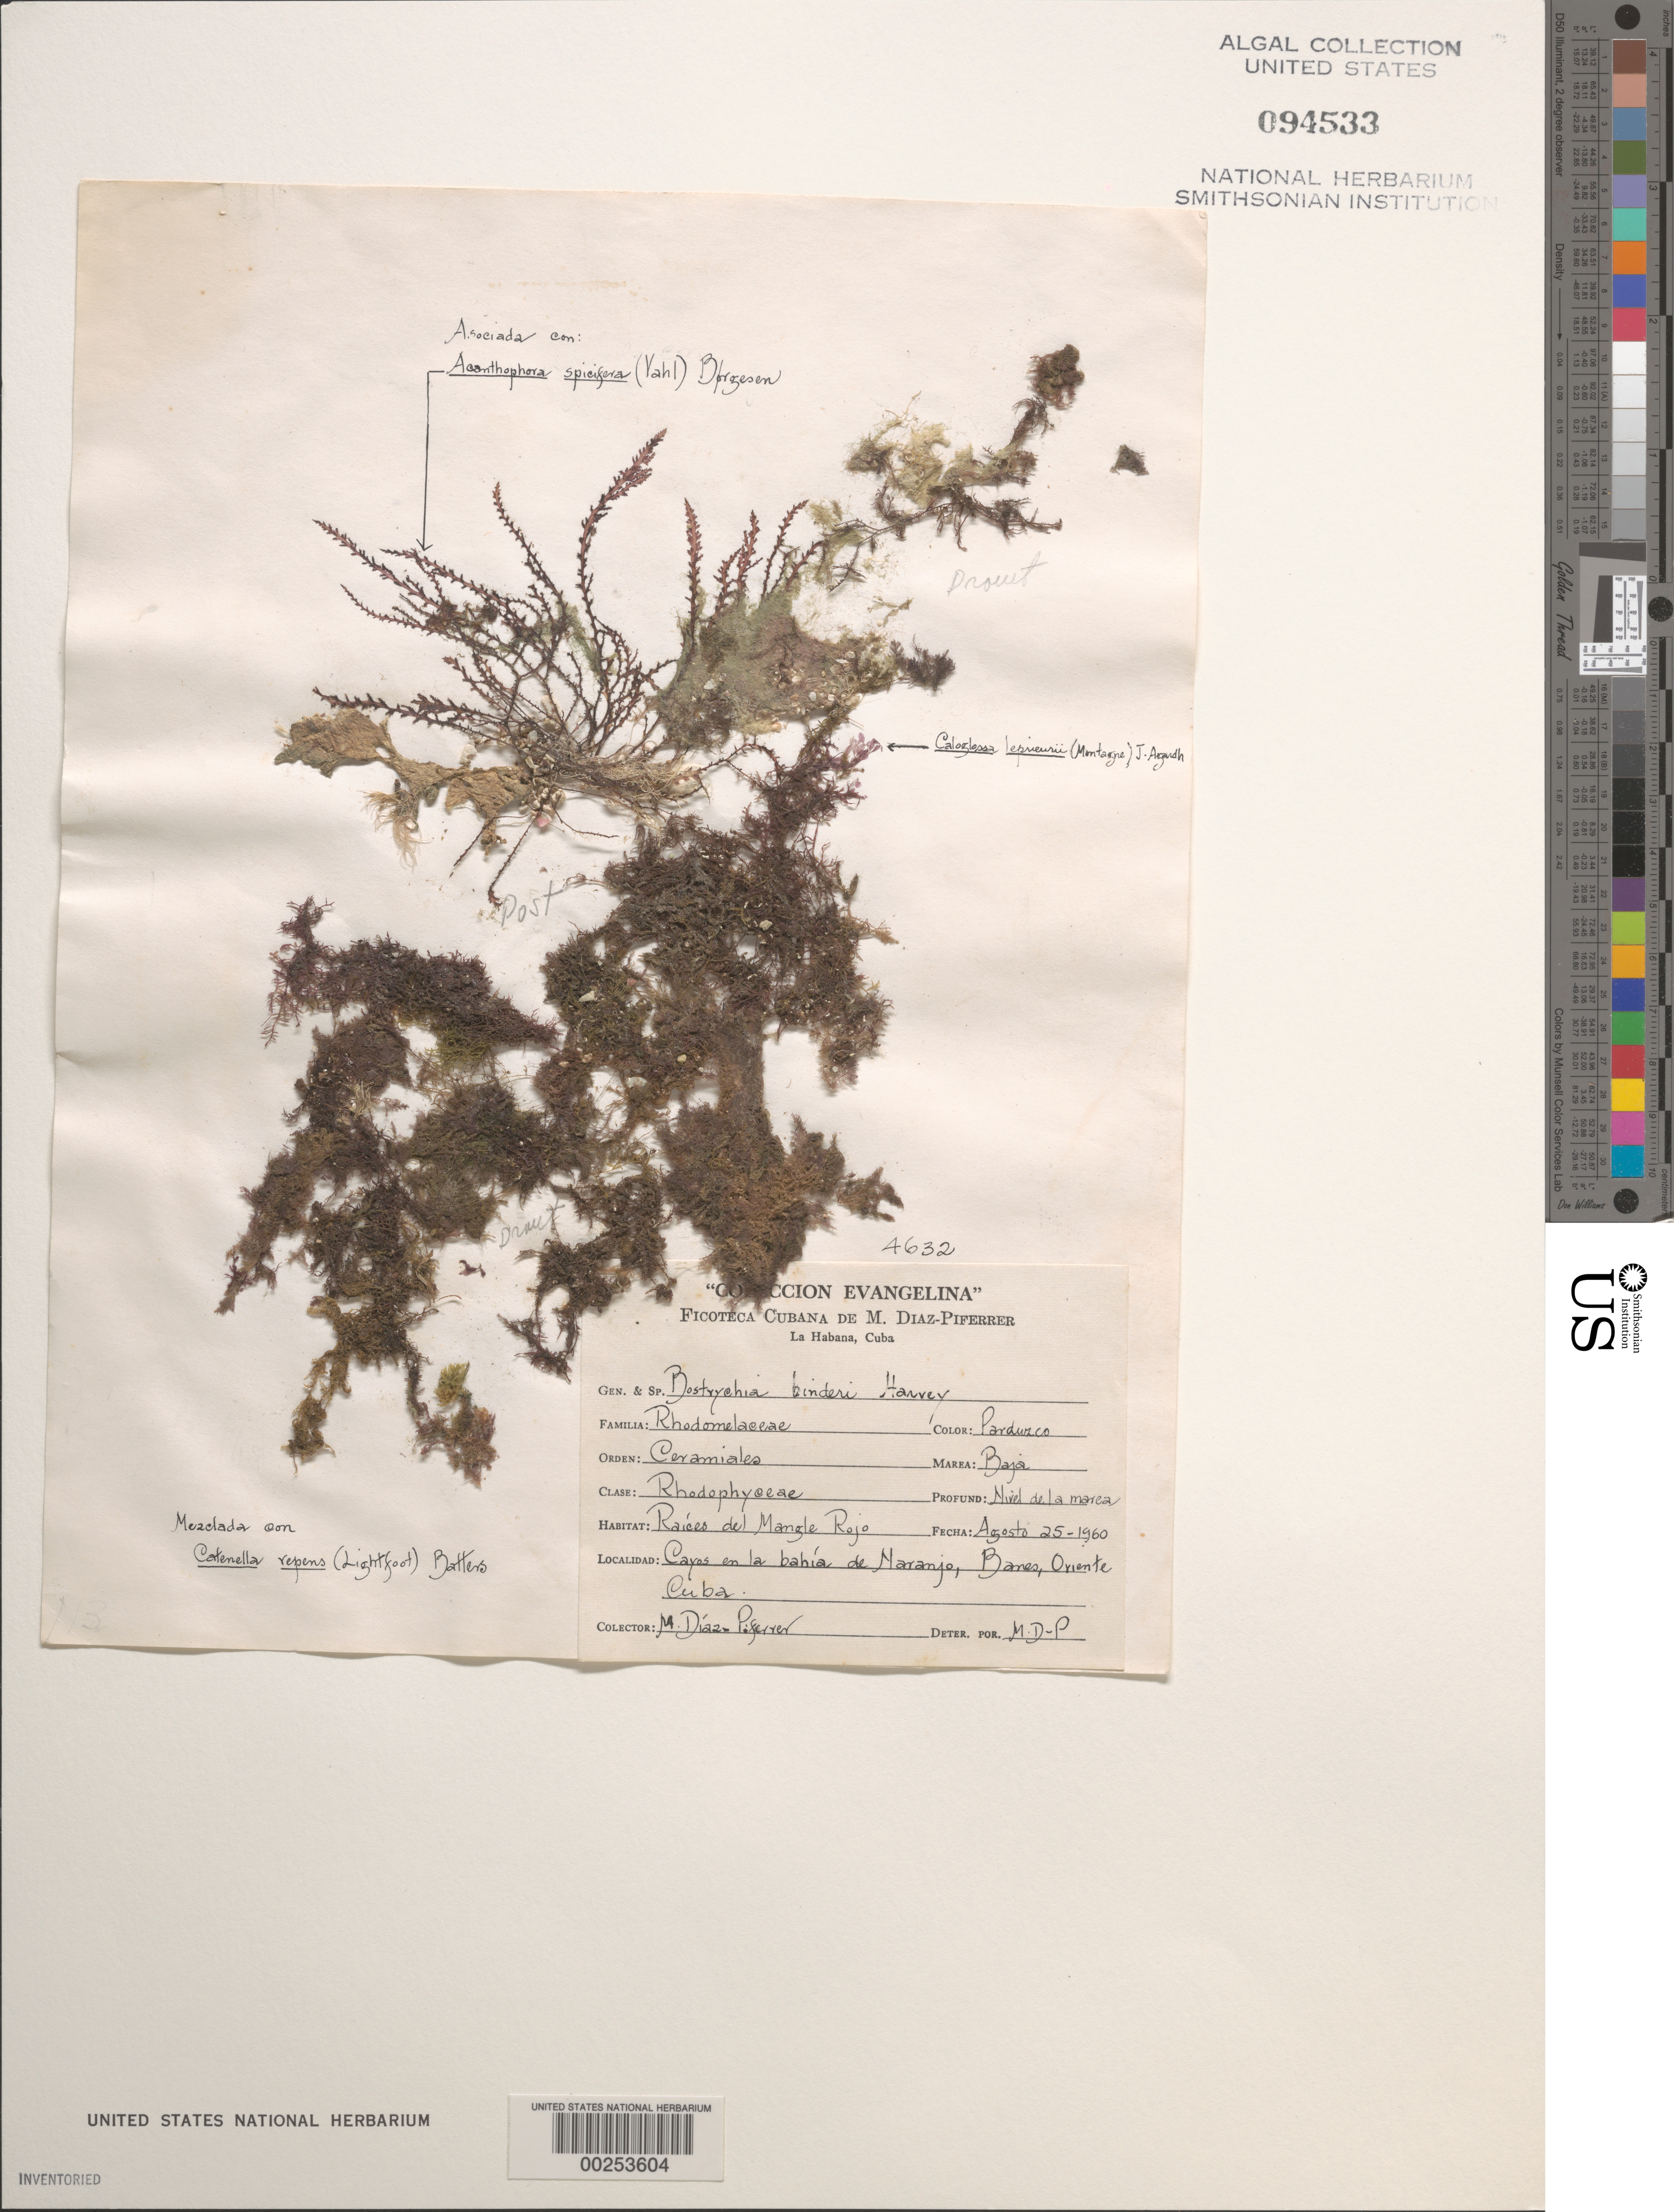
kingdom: Plantae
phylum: Rhodophyta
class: Florideophyceae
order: Ceramiales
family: Rhodomelaceae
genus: Bostrychia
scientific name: Bostrychia binderi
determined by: Diaz-Piferrer, M.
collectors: M. Diaz-Piferrer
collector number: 4632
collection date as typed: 25 Aug 1960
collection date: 1960-08-25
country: Cuba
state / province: Santiago de Cuba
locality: Bahia de Naranjo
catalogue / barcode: US 94533